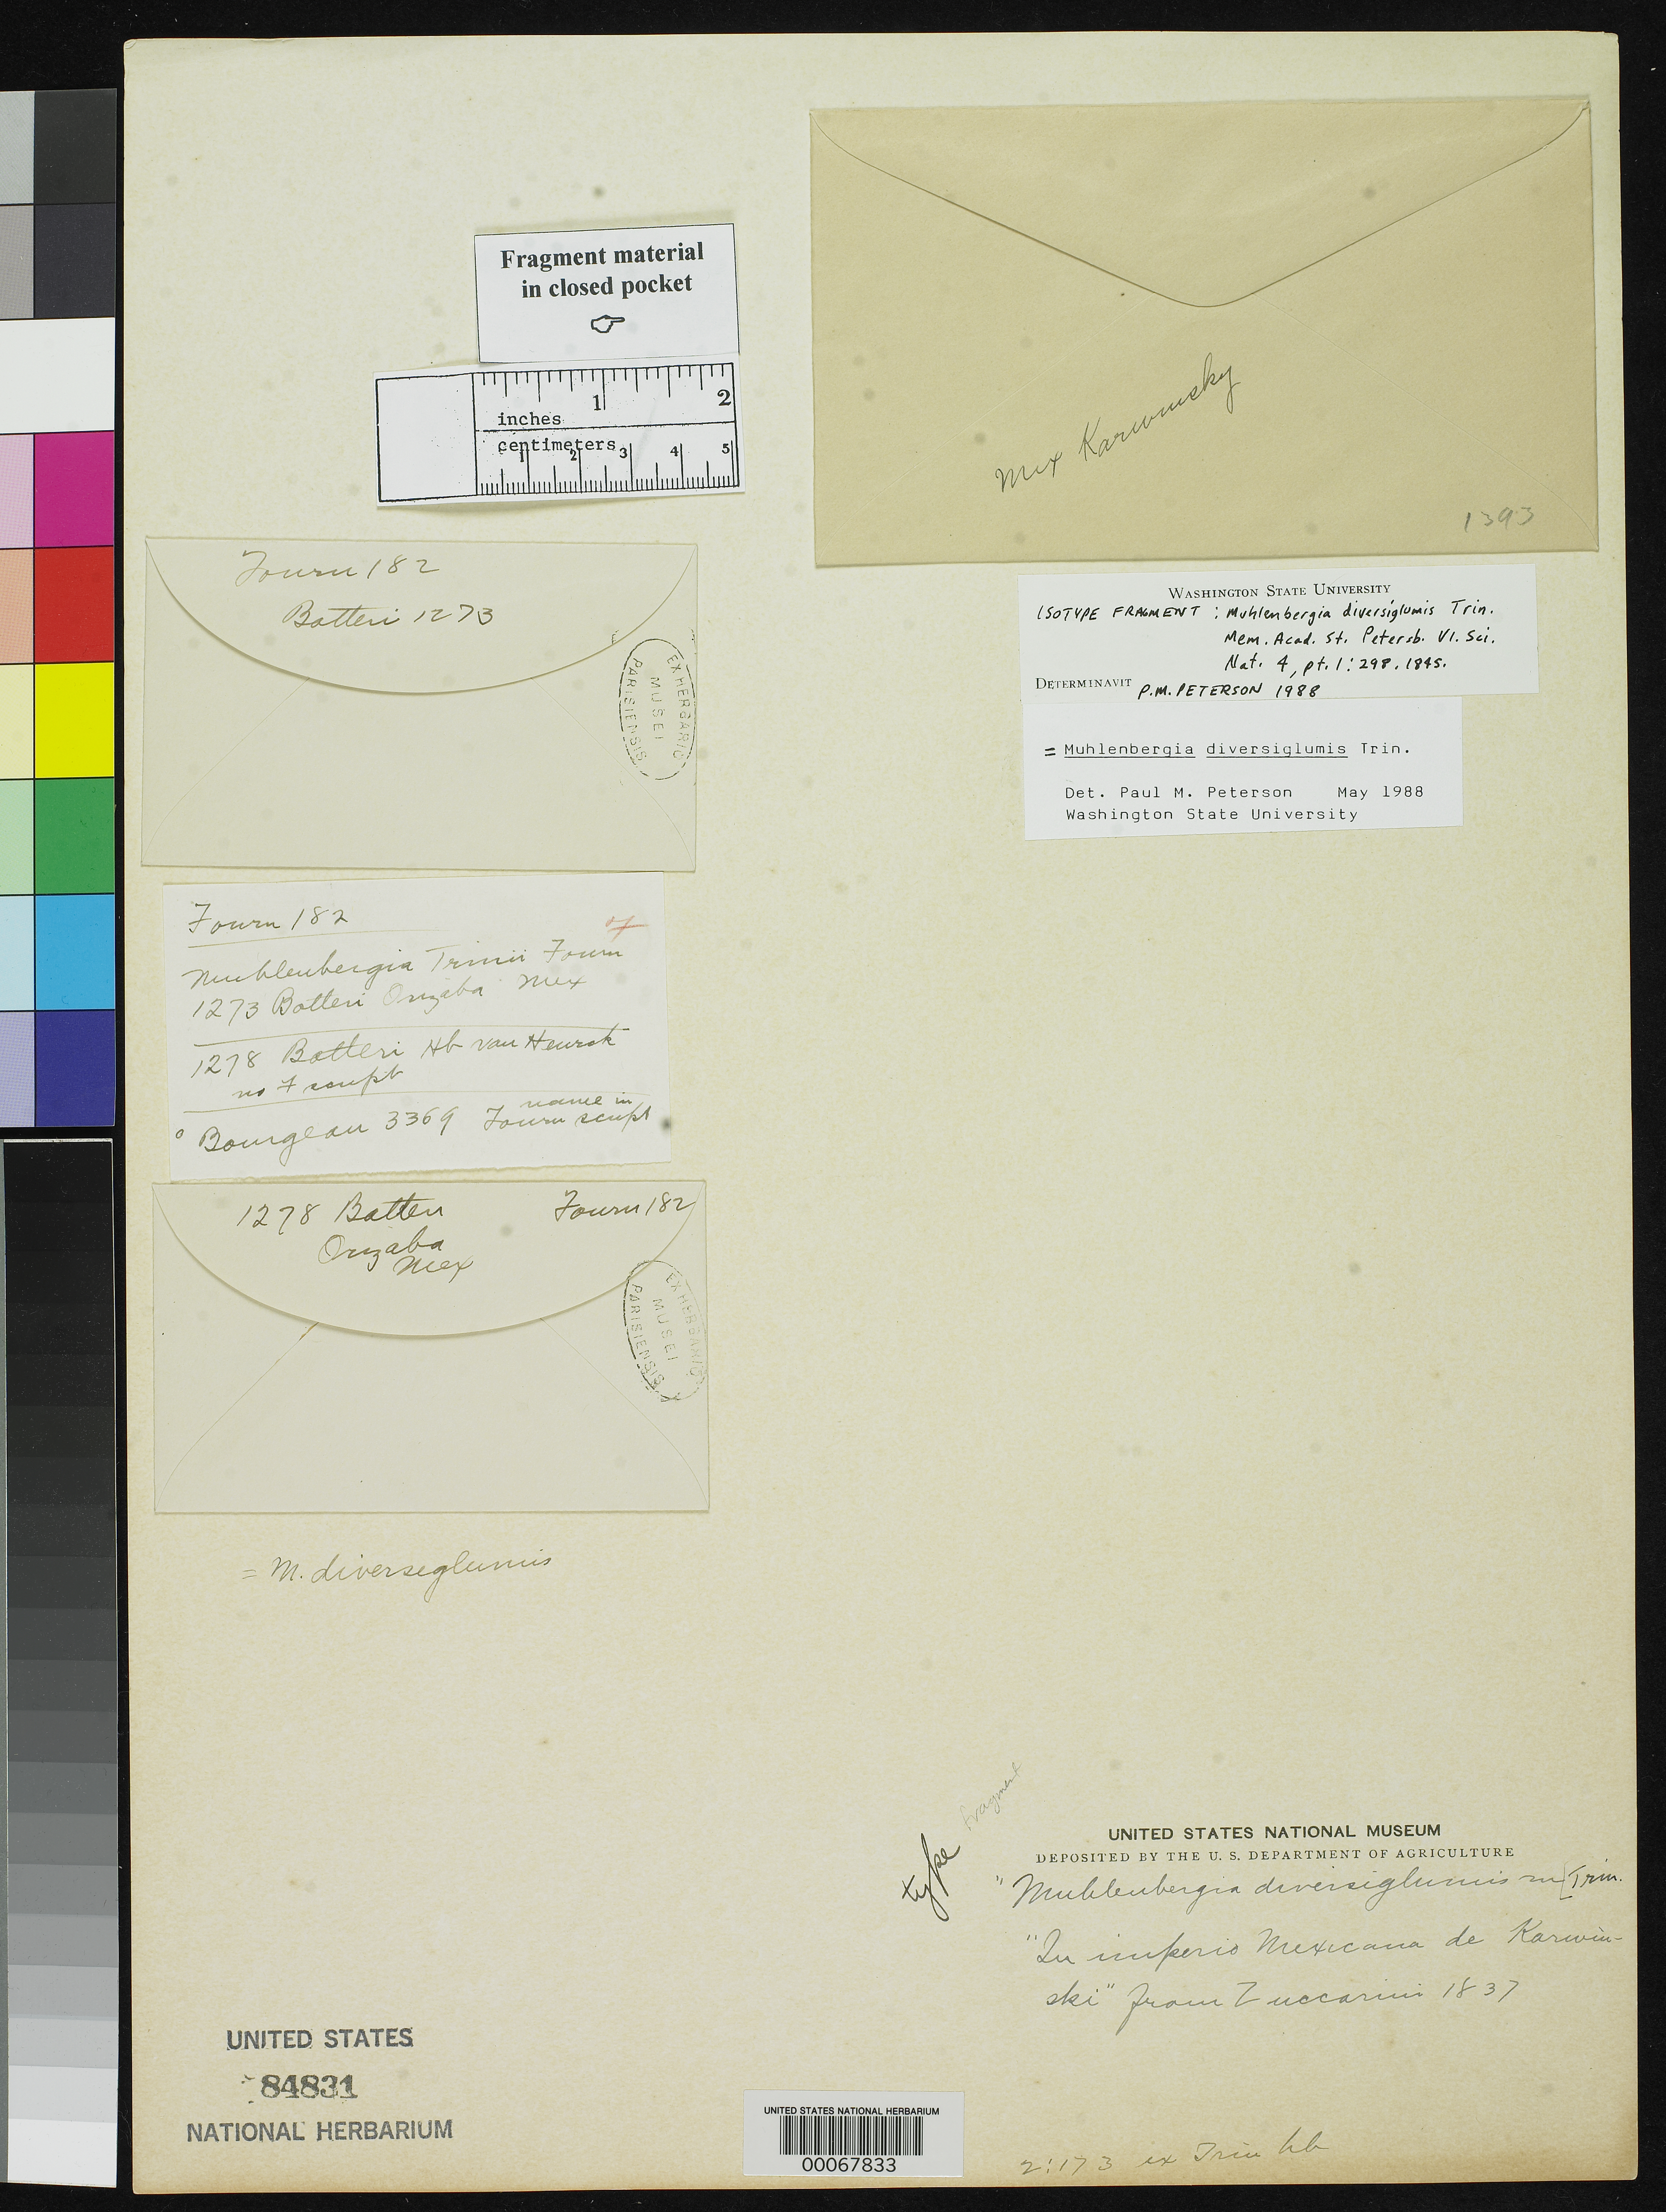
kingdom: Plantae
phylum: Tracheophyta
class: Liliopsida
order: Poales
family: Poaceae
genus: Muhlenbergia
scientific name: Muhlenbergia diversiglumis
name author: Trin.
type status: Type Fragment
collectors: J. G. Zuccarini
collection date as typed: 1837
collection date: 1837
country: Mexico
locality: Porto Pedro.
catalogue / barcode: US 84831